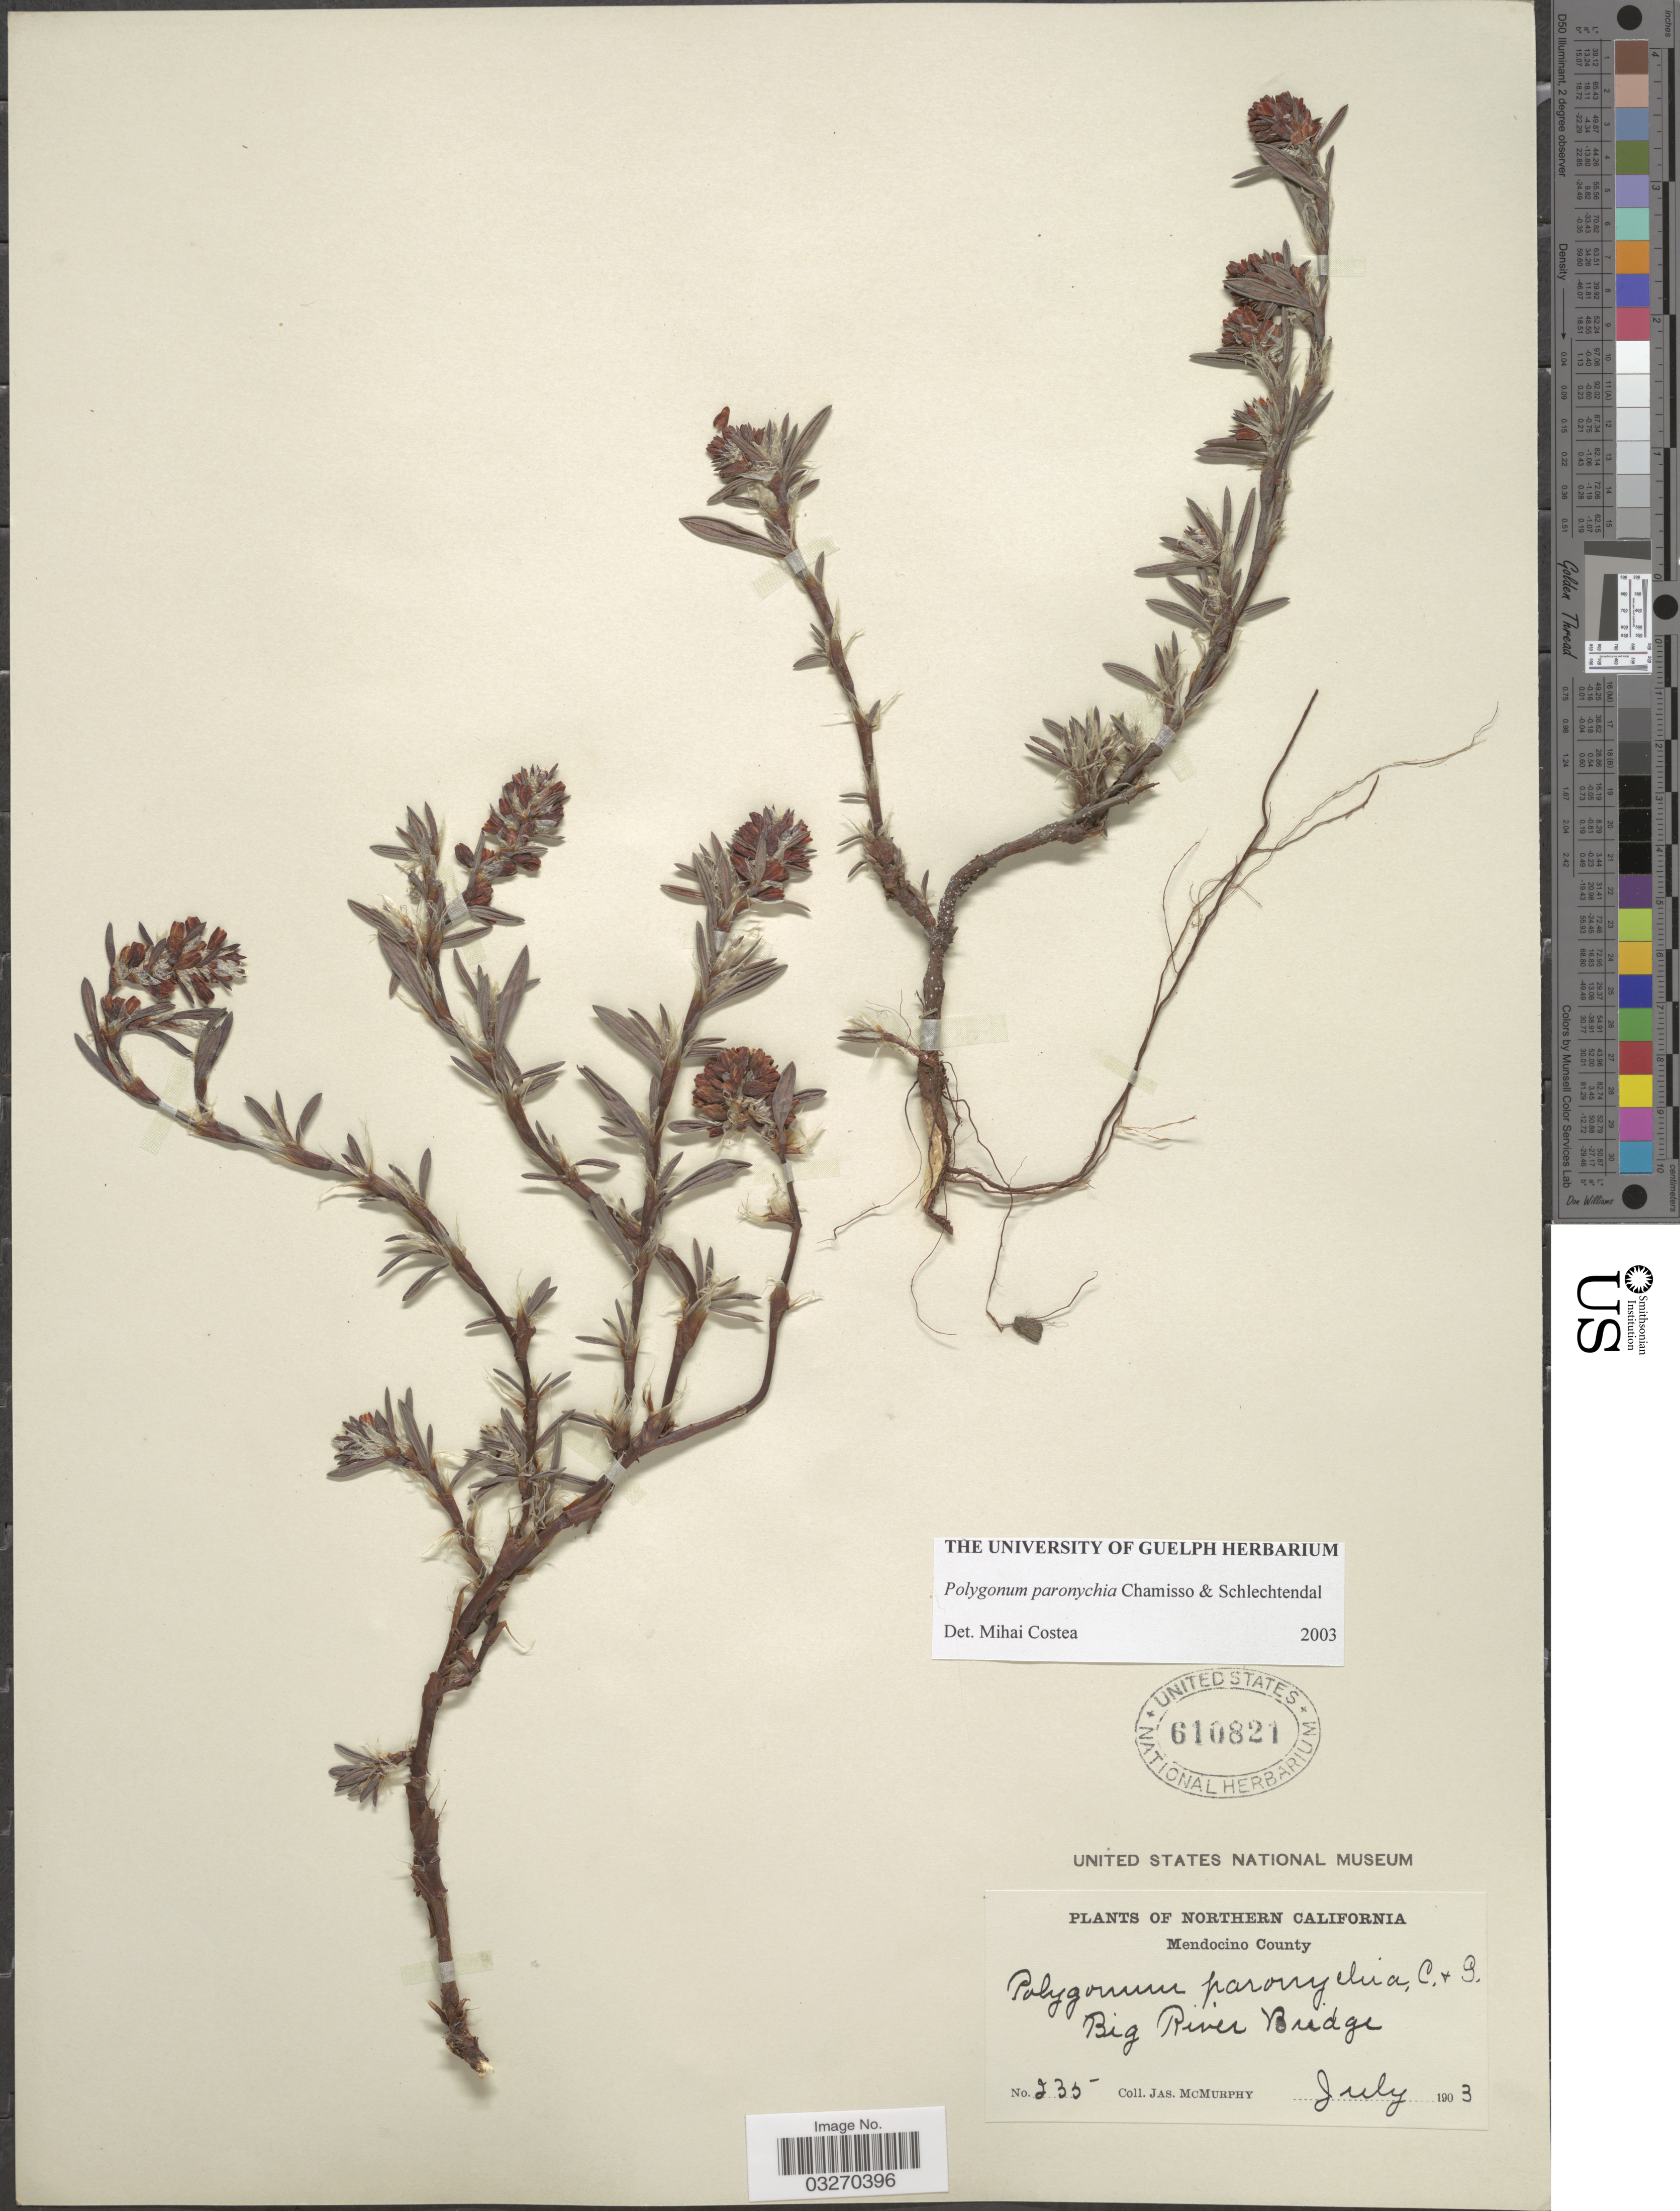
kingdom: Plantae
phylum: Tracheophyta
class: Magnoliopsida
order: Caryophyllales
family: Polygonaceae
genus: Polygonum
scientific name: Polygonum paronychia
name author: Cham. & Schltdl.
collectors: J. McMurphy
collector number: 235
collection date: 1903-07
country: United States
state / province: California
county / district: Mendocino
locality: Northern California. Mendocino County. Big River Bridge.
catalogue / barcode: US 610821